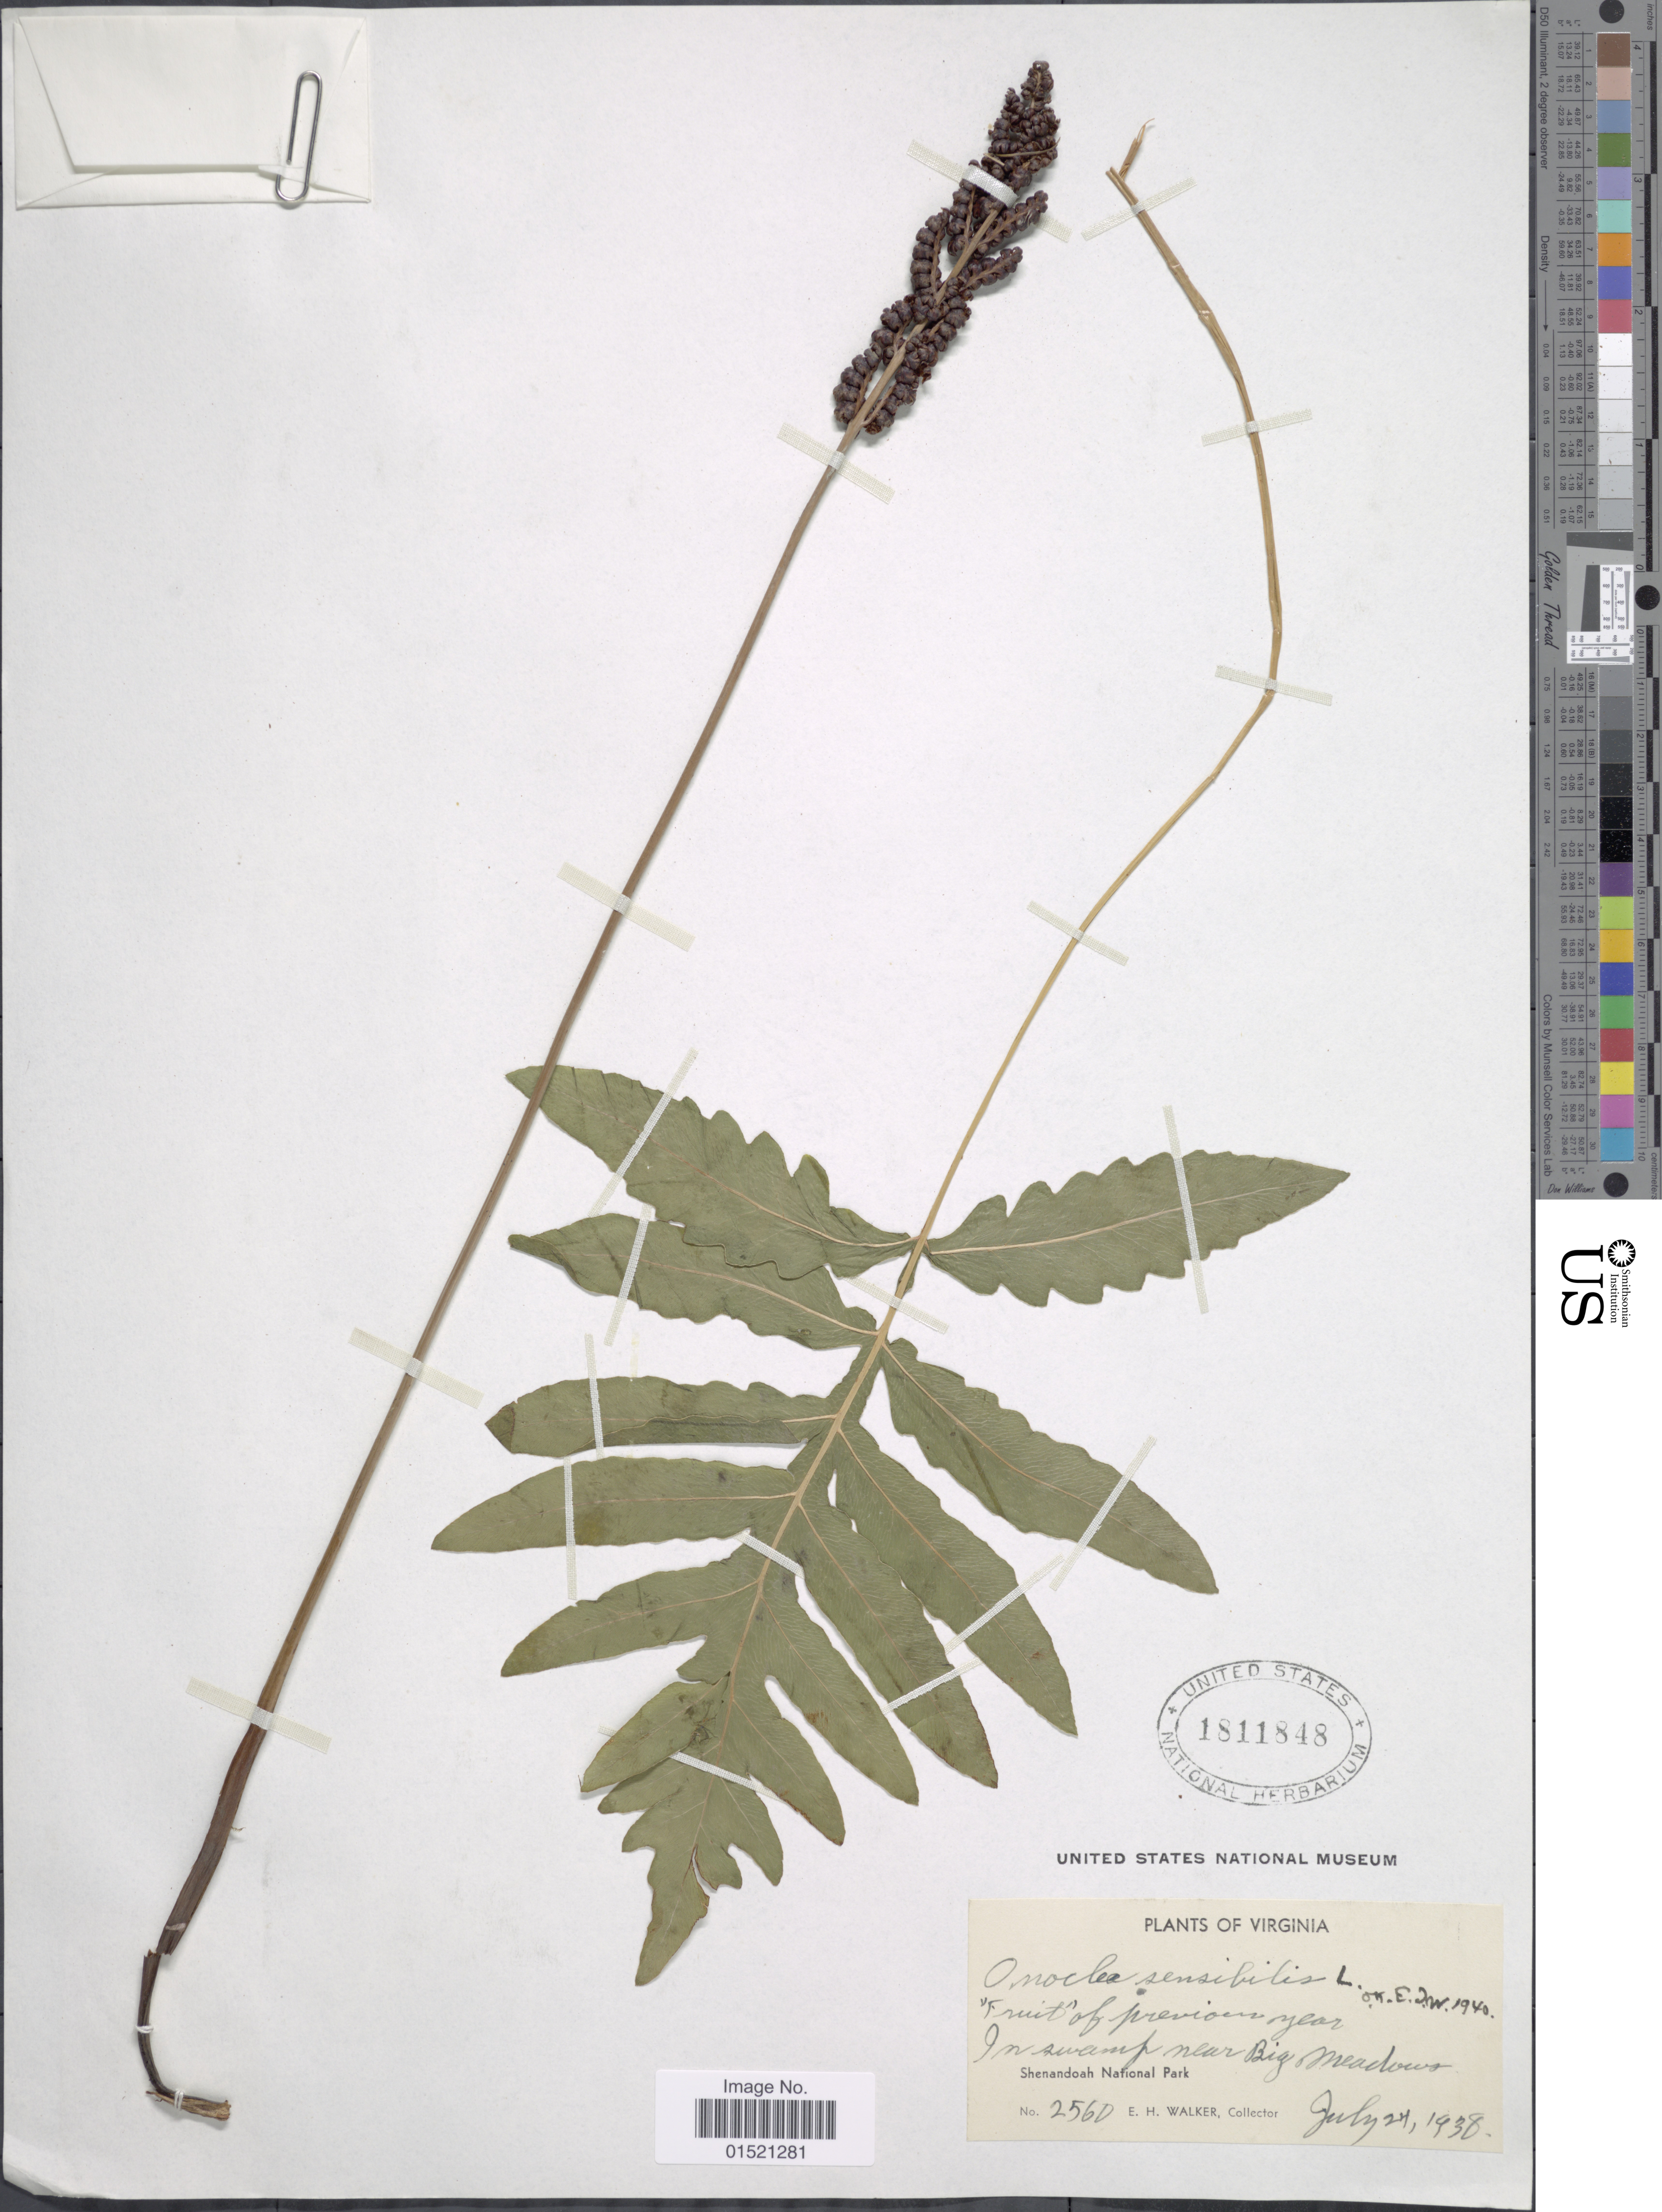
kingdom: Plantae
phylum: Tracheophyta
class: Polypodiopsida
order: Polypodiales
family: Onocleaceae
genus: Onoclea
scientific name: Onoclea sensibilis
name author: L.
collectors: E. H. Walker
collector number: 2560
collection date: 1938-07-24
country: United States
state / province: Virginia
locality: In swamp near Big Meadow,Shenandoah National Park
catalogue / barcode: US 1811848